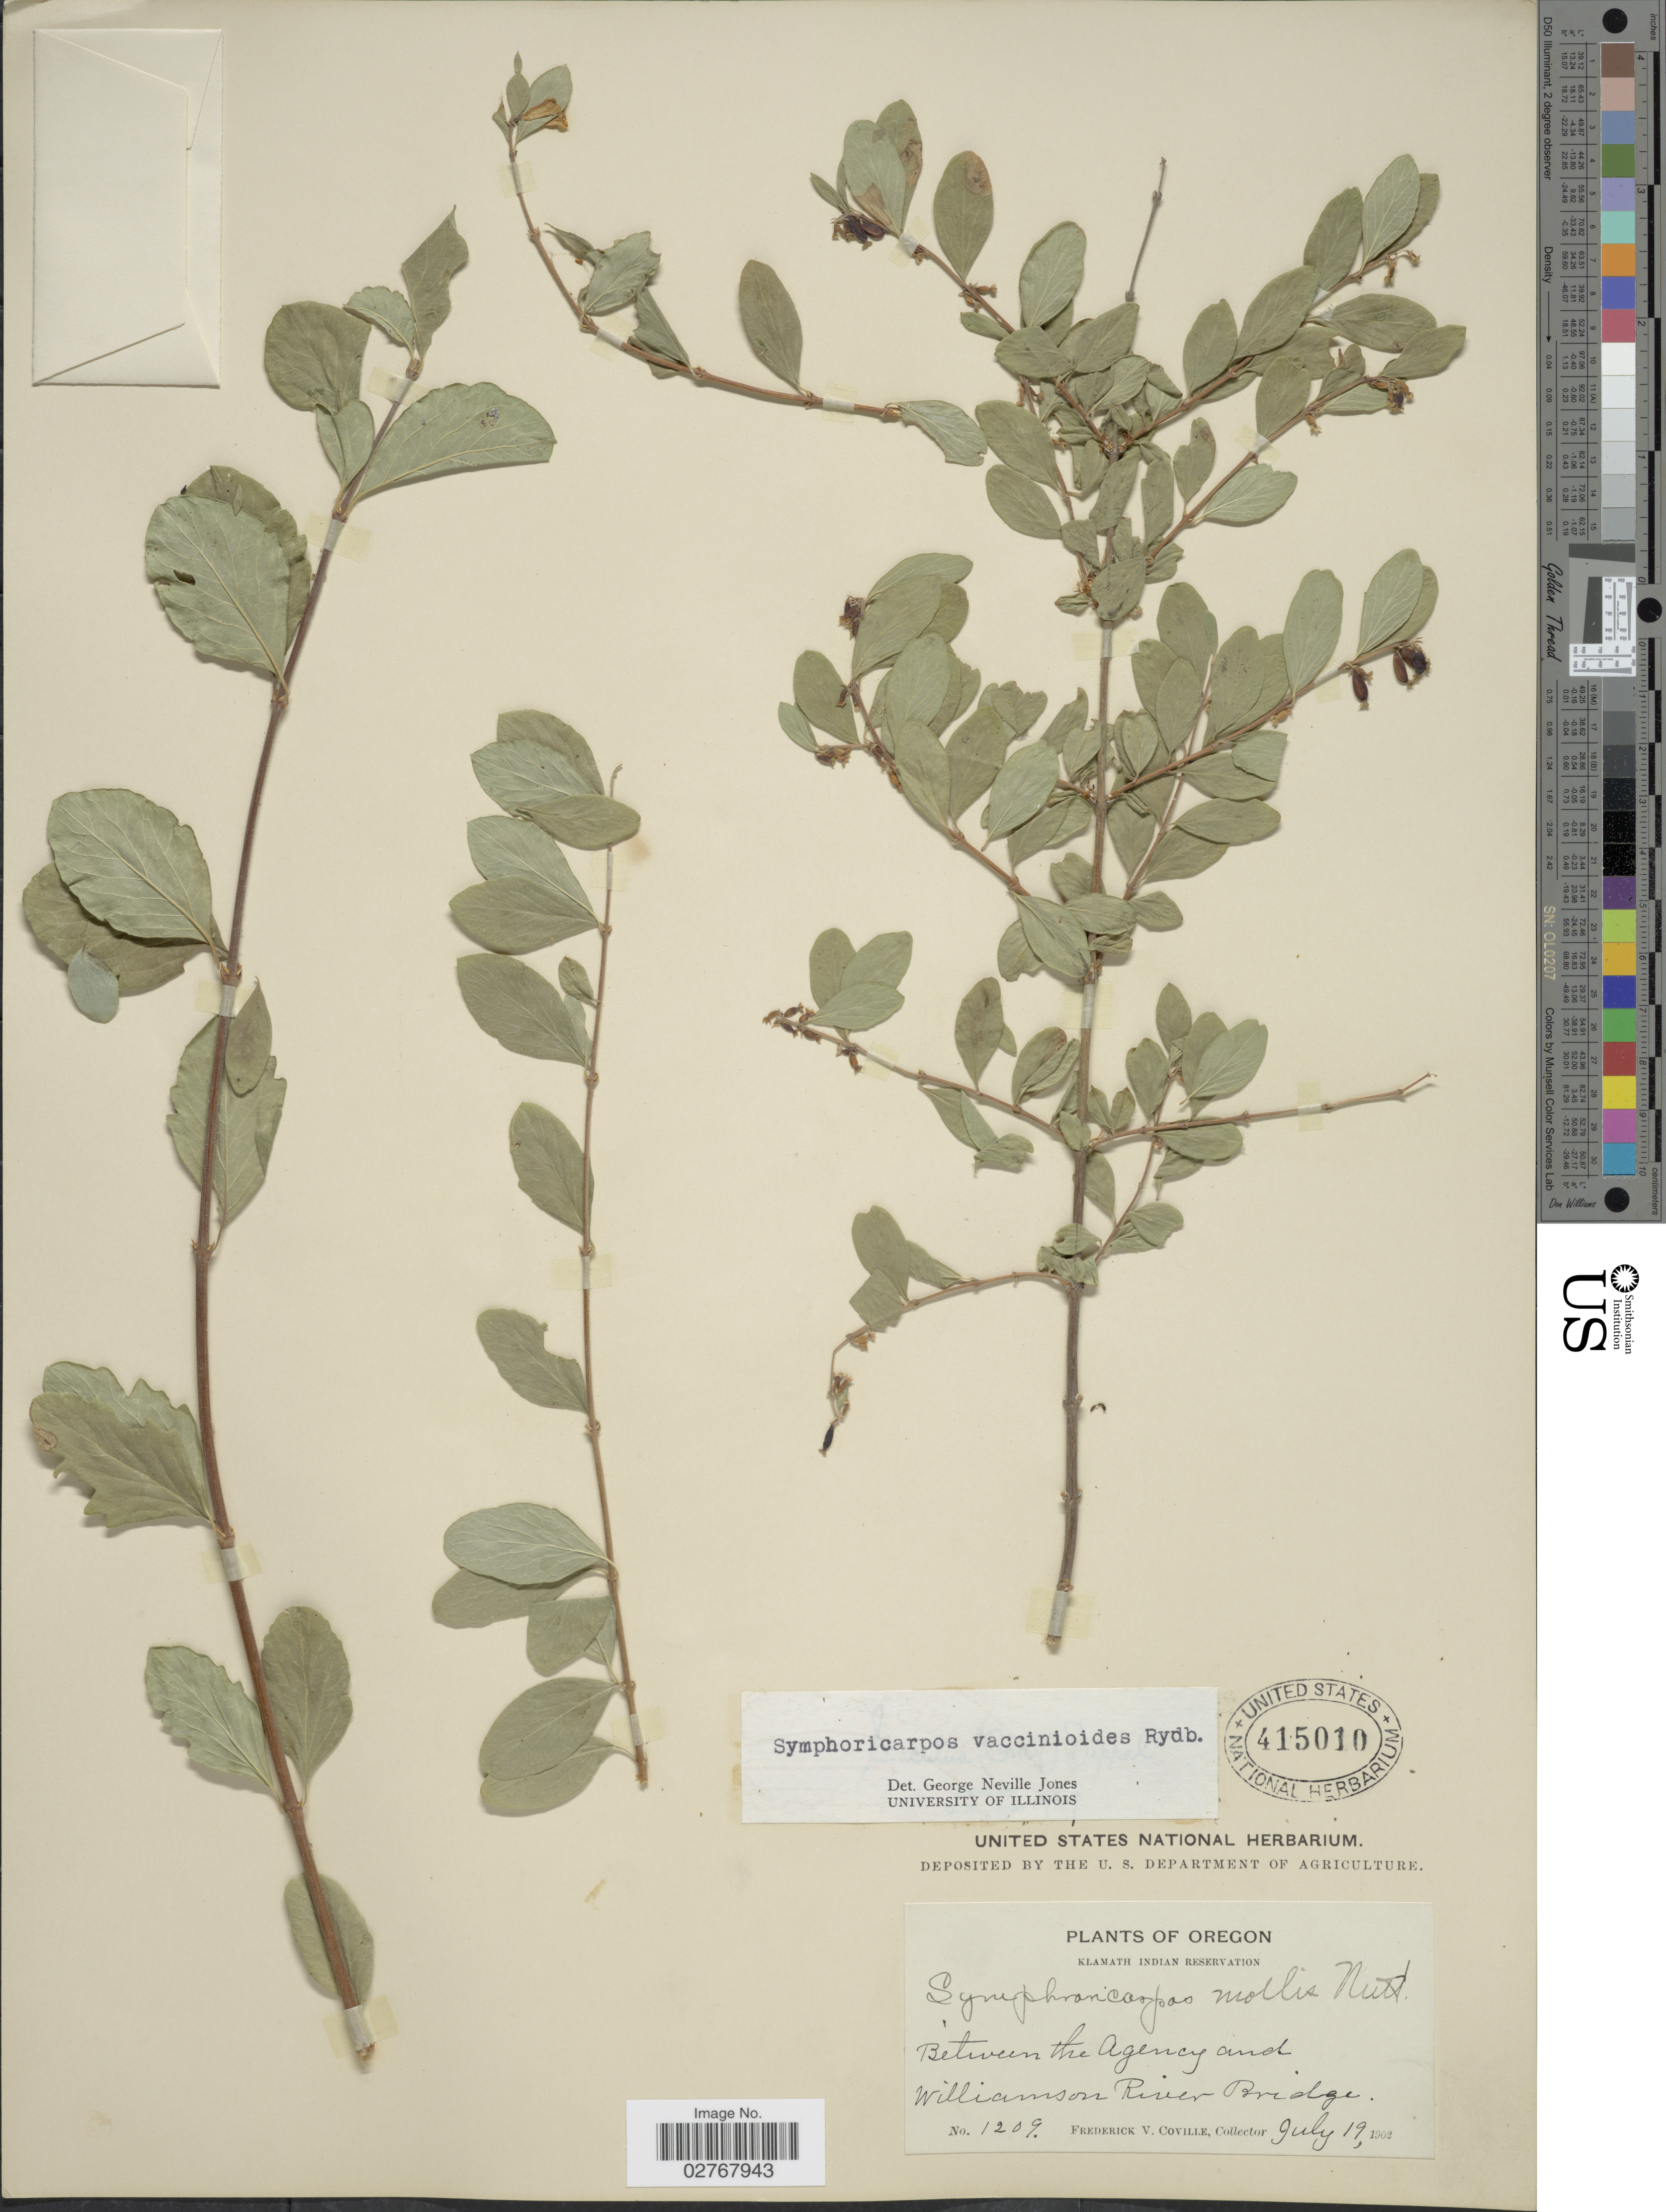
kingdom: Plantae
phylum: Tracheophyta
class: Magnoliopsida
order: Dipsacales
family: Caprifoliaceae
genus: Symphoricarpos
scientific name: Symphoricarpos vaccinioides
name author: Rydb.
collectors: F. V. Coville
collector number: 1209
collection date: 1902-07-19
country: United States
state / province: Oregon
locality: Klamath Indian Reservation, Between the Agency and Williamson River Bridge.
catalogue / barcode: US 415010